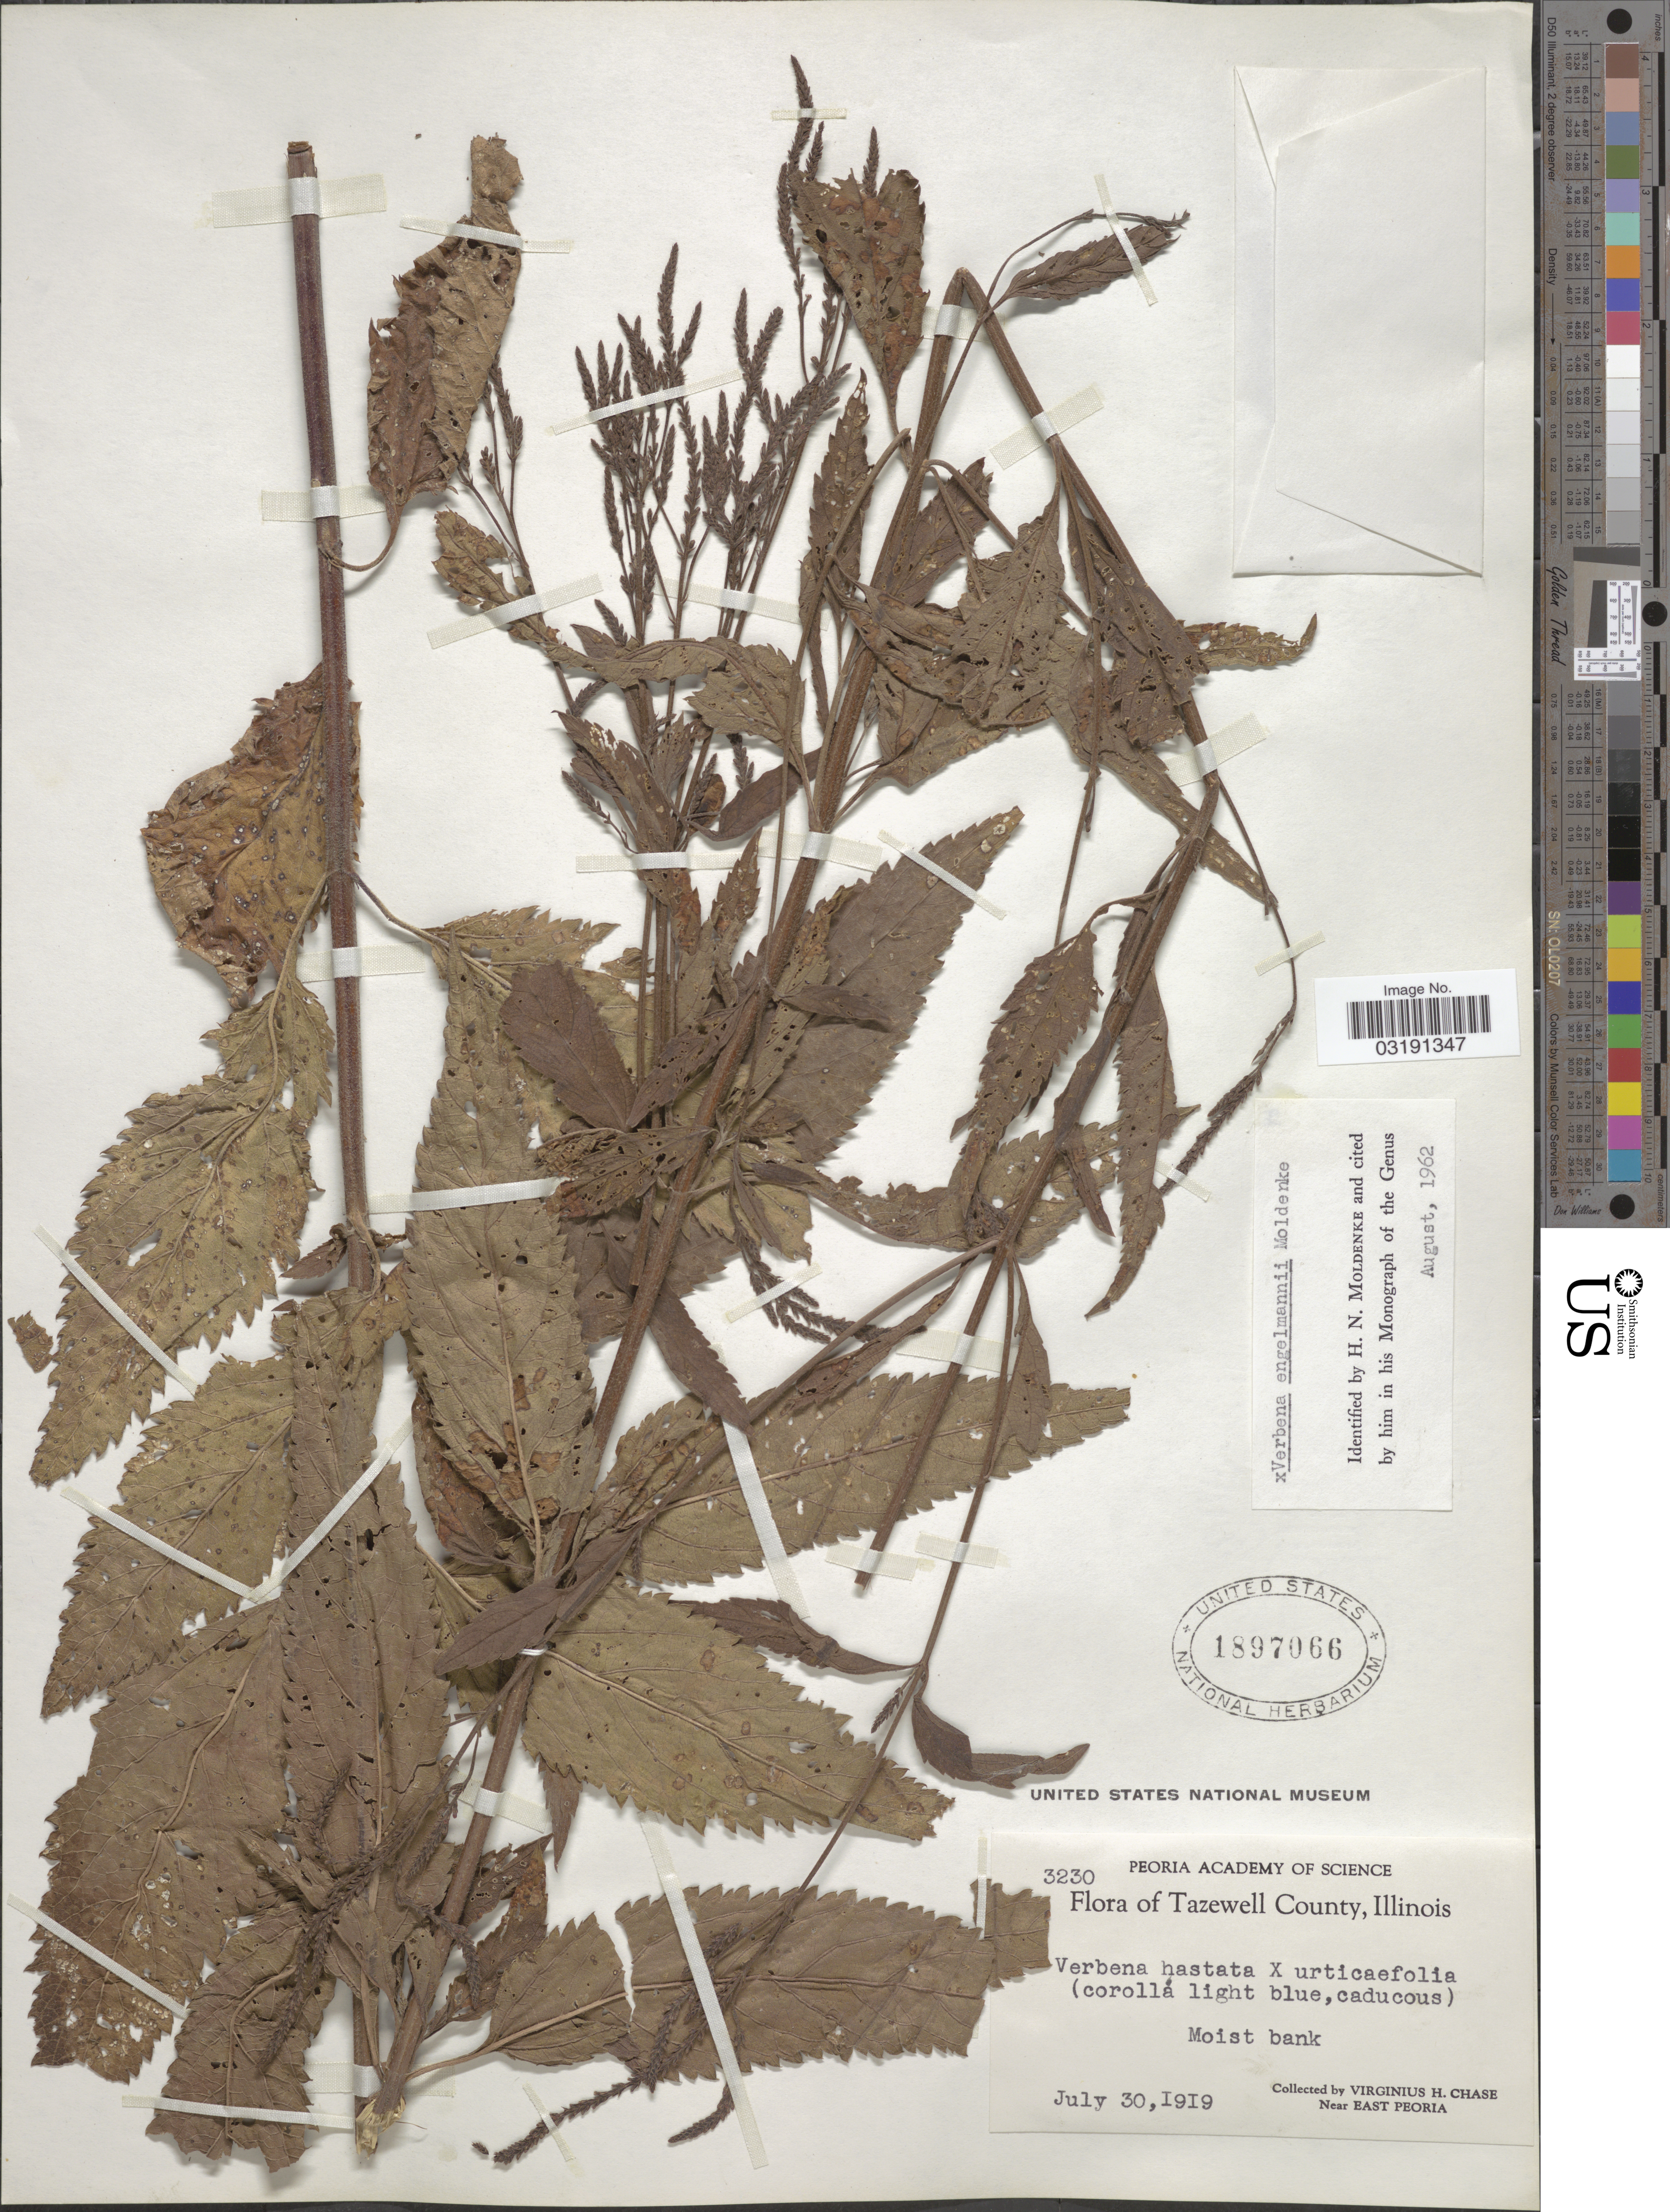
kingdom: Plantae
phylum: Tracheophyta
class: Magnoliopsida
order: Lamiales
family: Verbenaceae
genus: Verbena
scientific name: Verbena engelmannii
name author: Moldenke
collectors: V. H. Chase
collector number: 3230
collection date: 1919-07-30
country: United States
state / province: Illinois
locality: Tazewell County. Near East Peoria.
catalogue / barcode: US 1897066